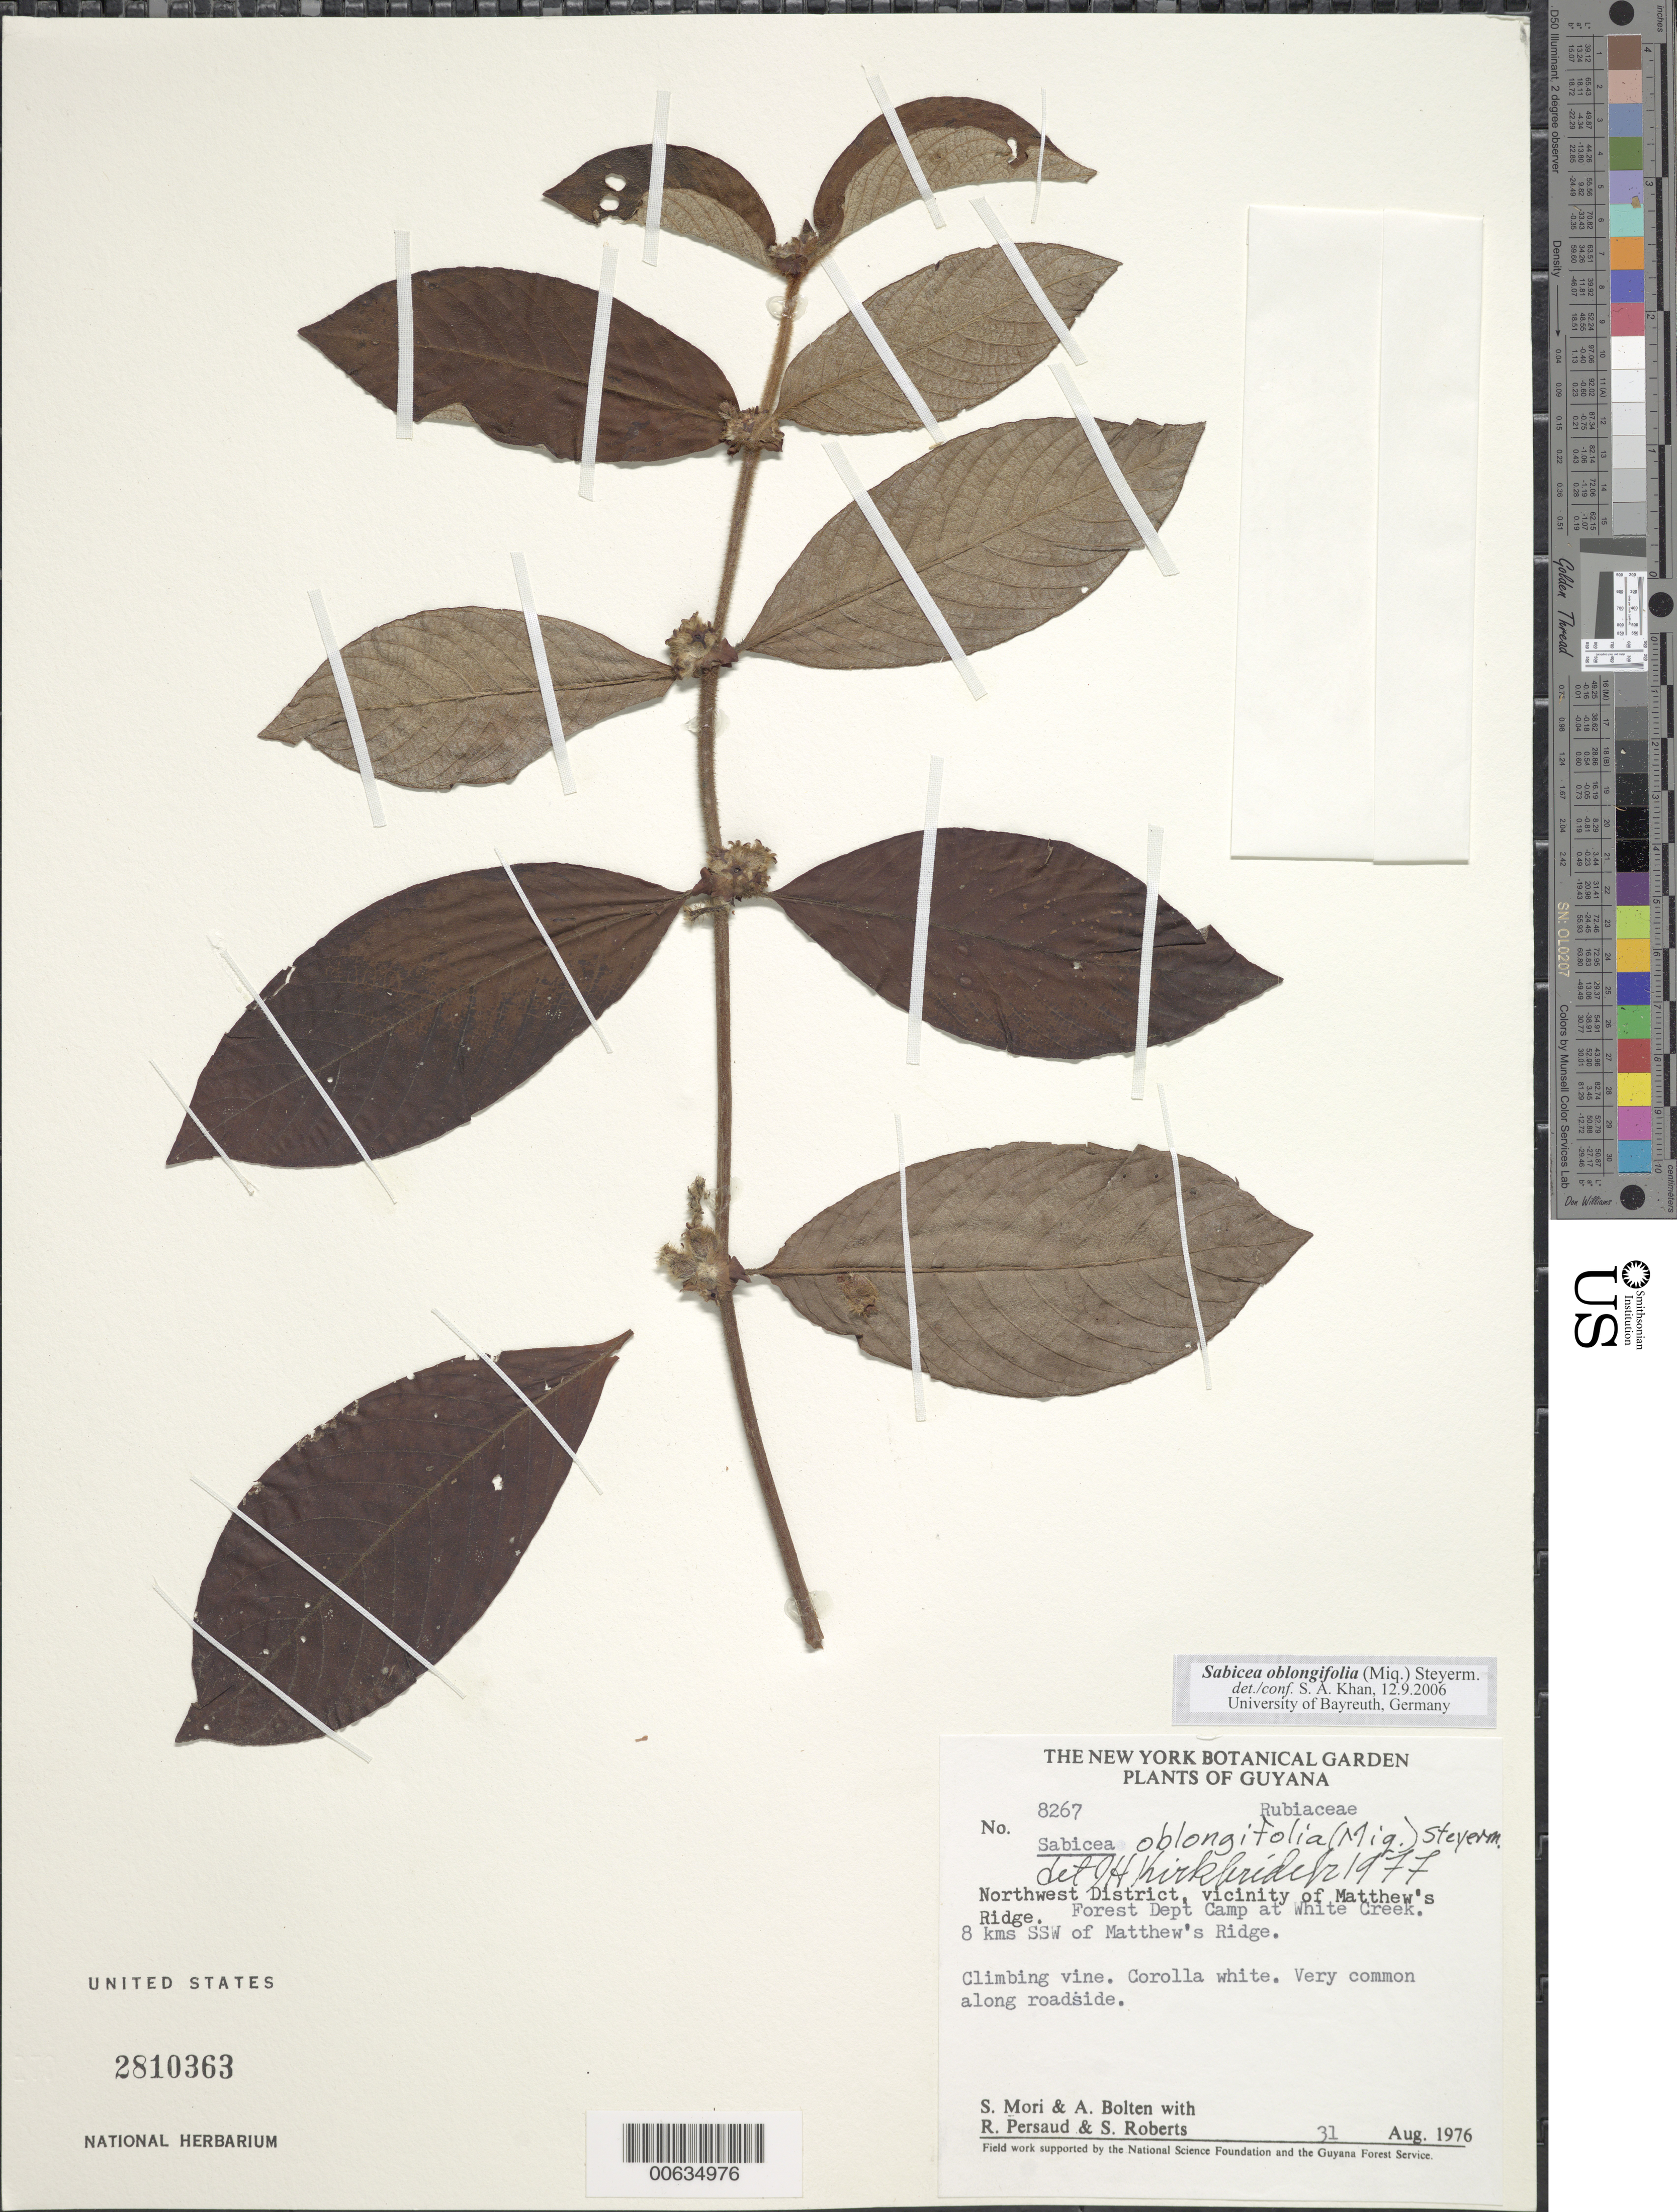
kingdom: Plantae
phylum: Tracheophyta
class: Magnoliopsida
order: Gentianales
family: Rubiaceae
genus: Sabicea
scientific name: Sabicea oblongifolia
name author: (Miq.) Steyerm.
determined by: Kirkbride, J. H.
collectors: S. Mori, A. Bolten, R. Persaud, R. Boyan, S. Roberts, R. Jugernauth & S. Dwarka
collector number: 8267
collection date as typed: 31-Aug-76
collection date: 1976-08-31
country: Guyana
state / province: Barima-Waini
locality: Matthew's Ridge, Forest Dept. camp at White Creek, 8 km SSW of Matthew's Ridge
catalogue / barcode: US 2810363